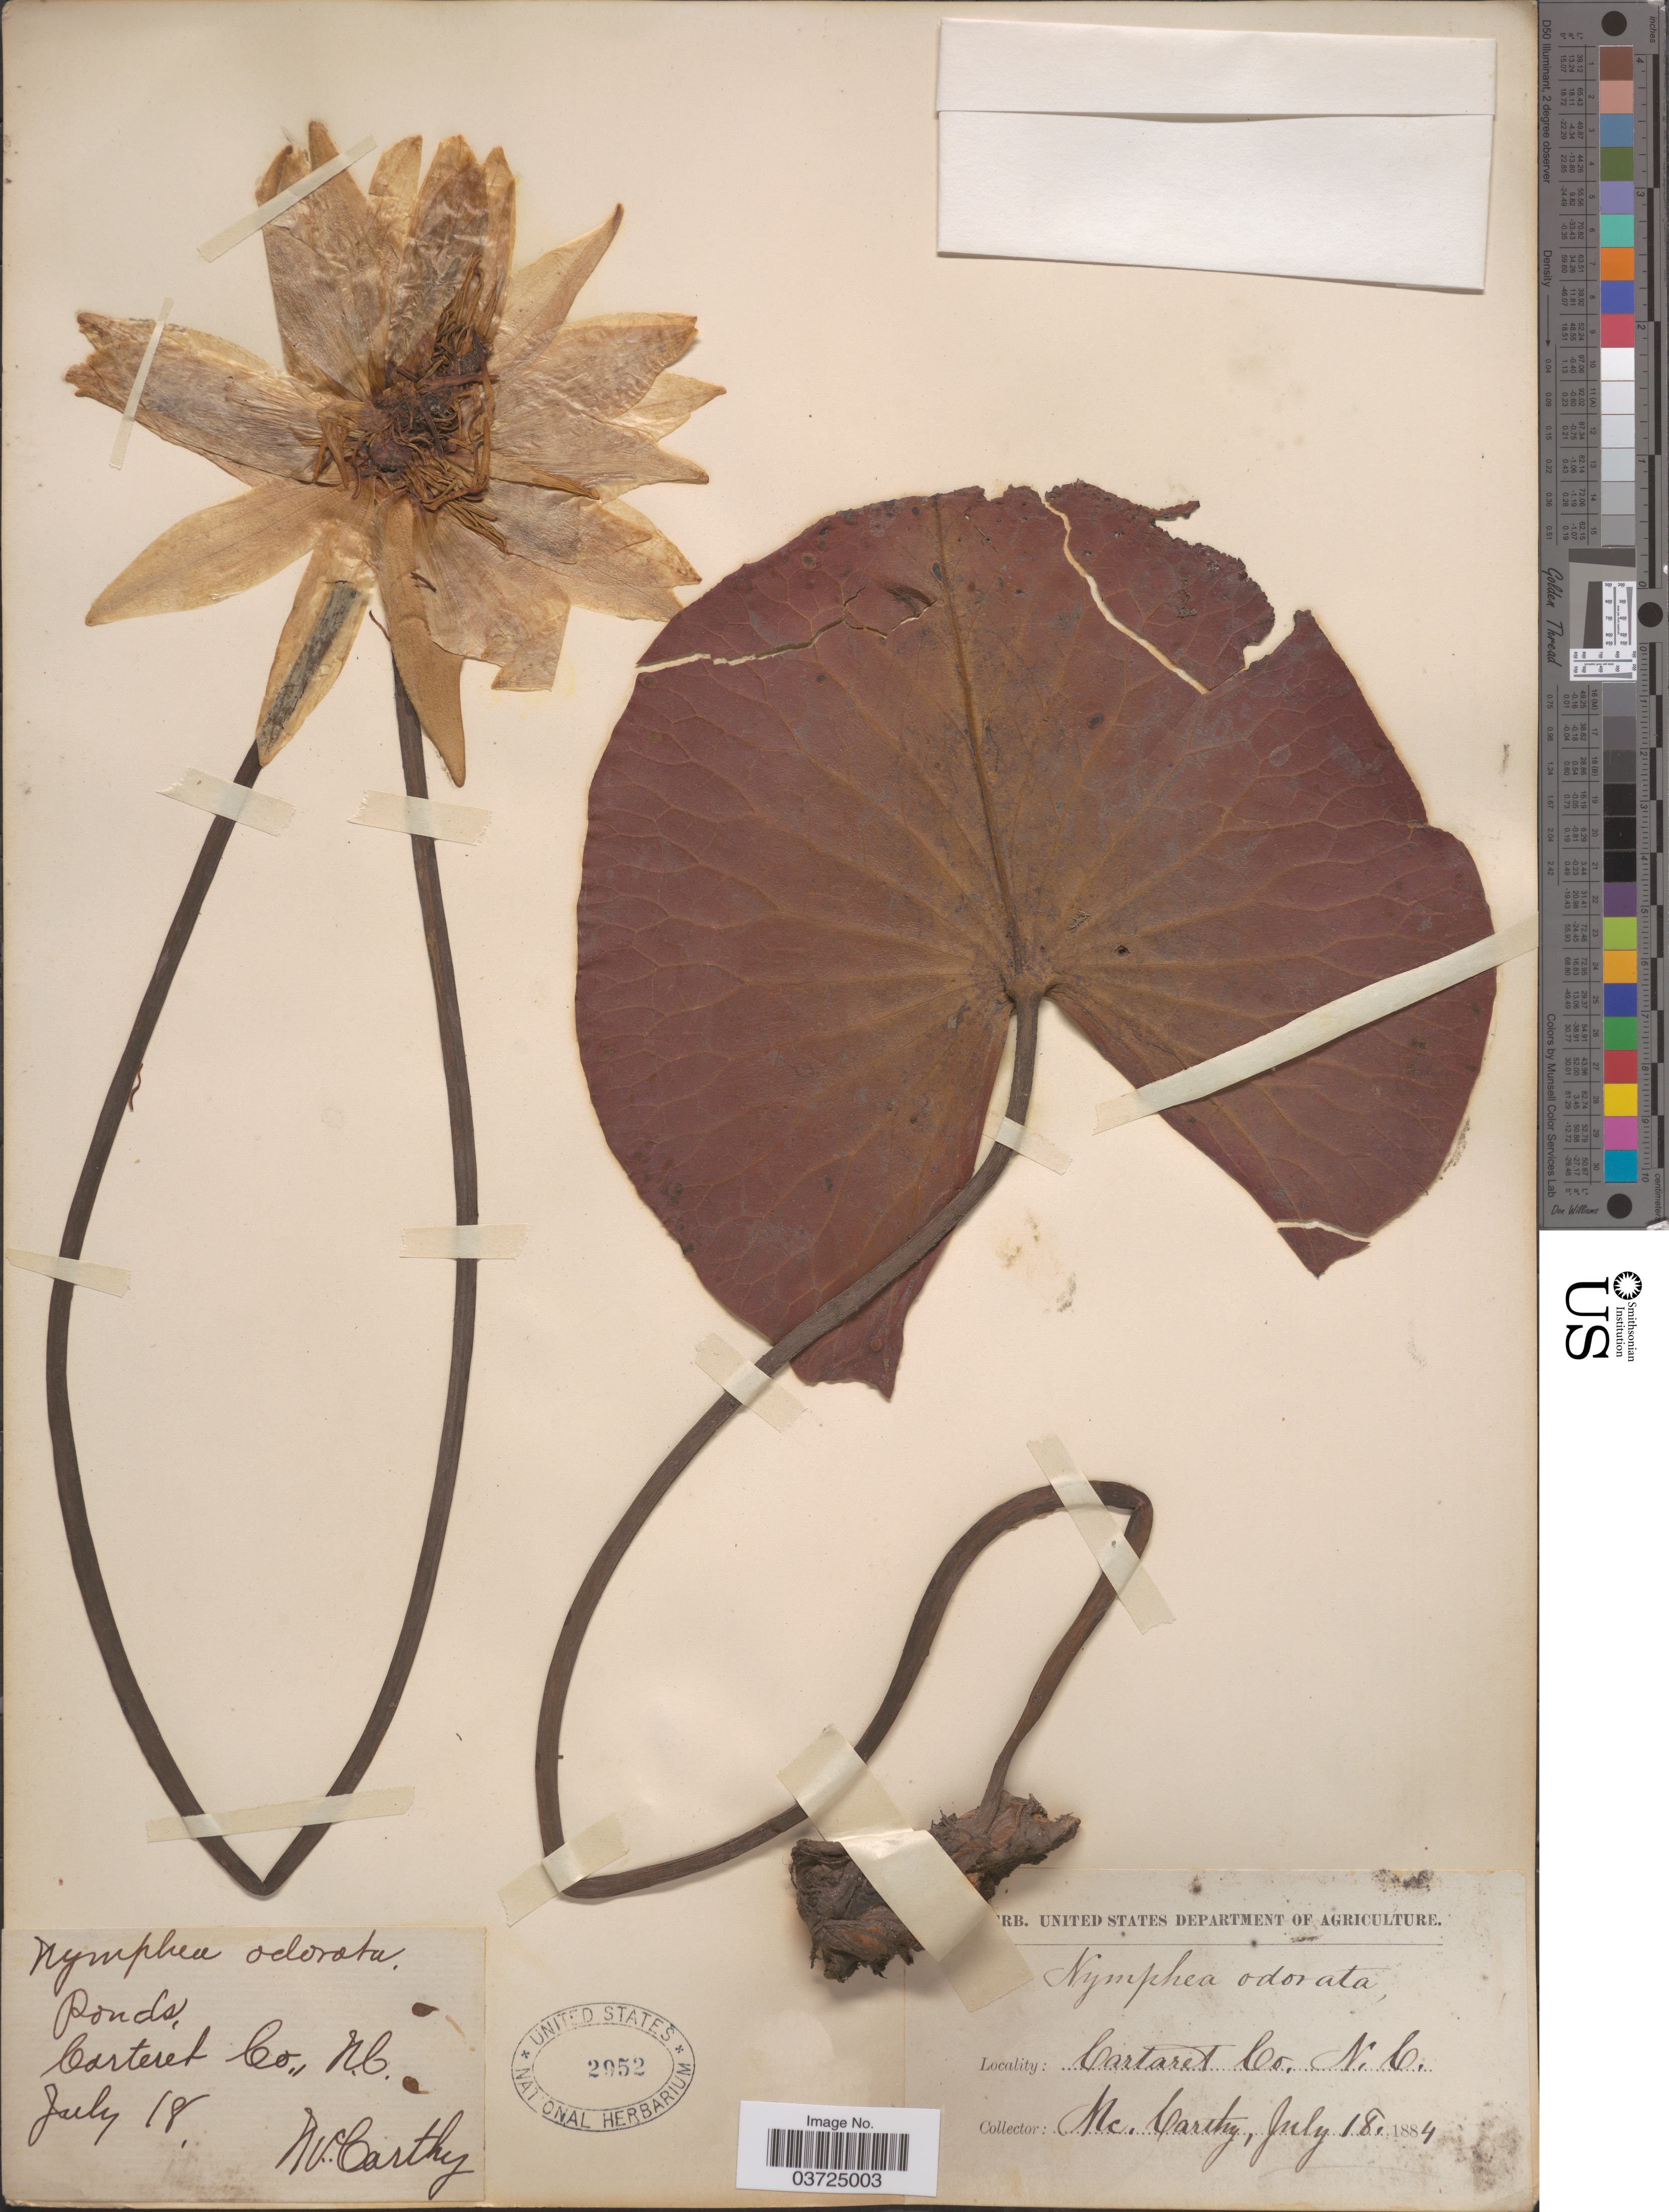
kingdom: Plantae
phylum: Tracheophyta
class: Magnoliopsida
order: Nymphaeales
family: Nymphaeaceae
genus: Nymphaea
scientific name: Nymphaea odorata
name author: Aiton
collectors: -- McCarthy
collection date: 1884-07-18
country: United States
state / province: North Carolina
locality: Ponds, Cartaret Co.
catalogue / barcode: US 2952